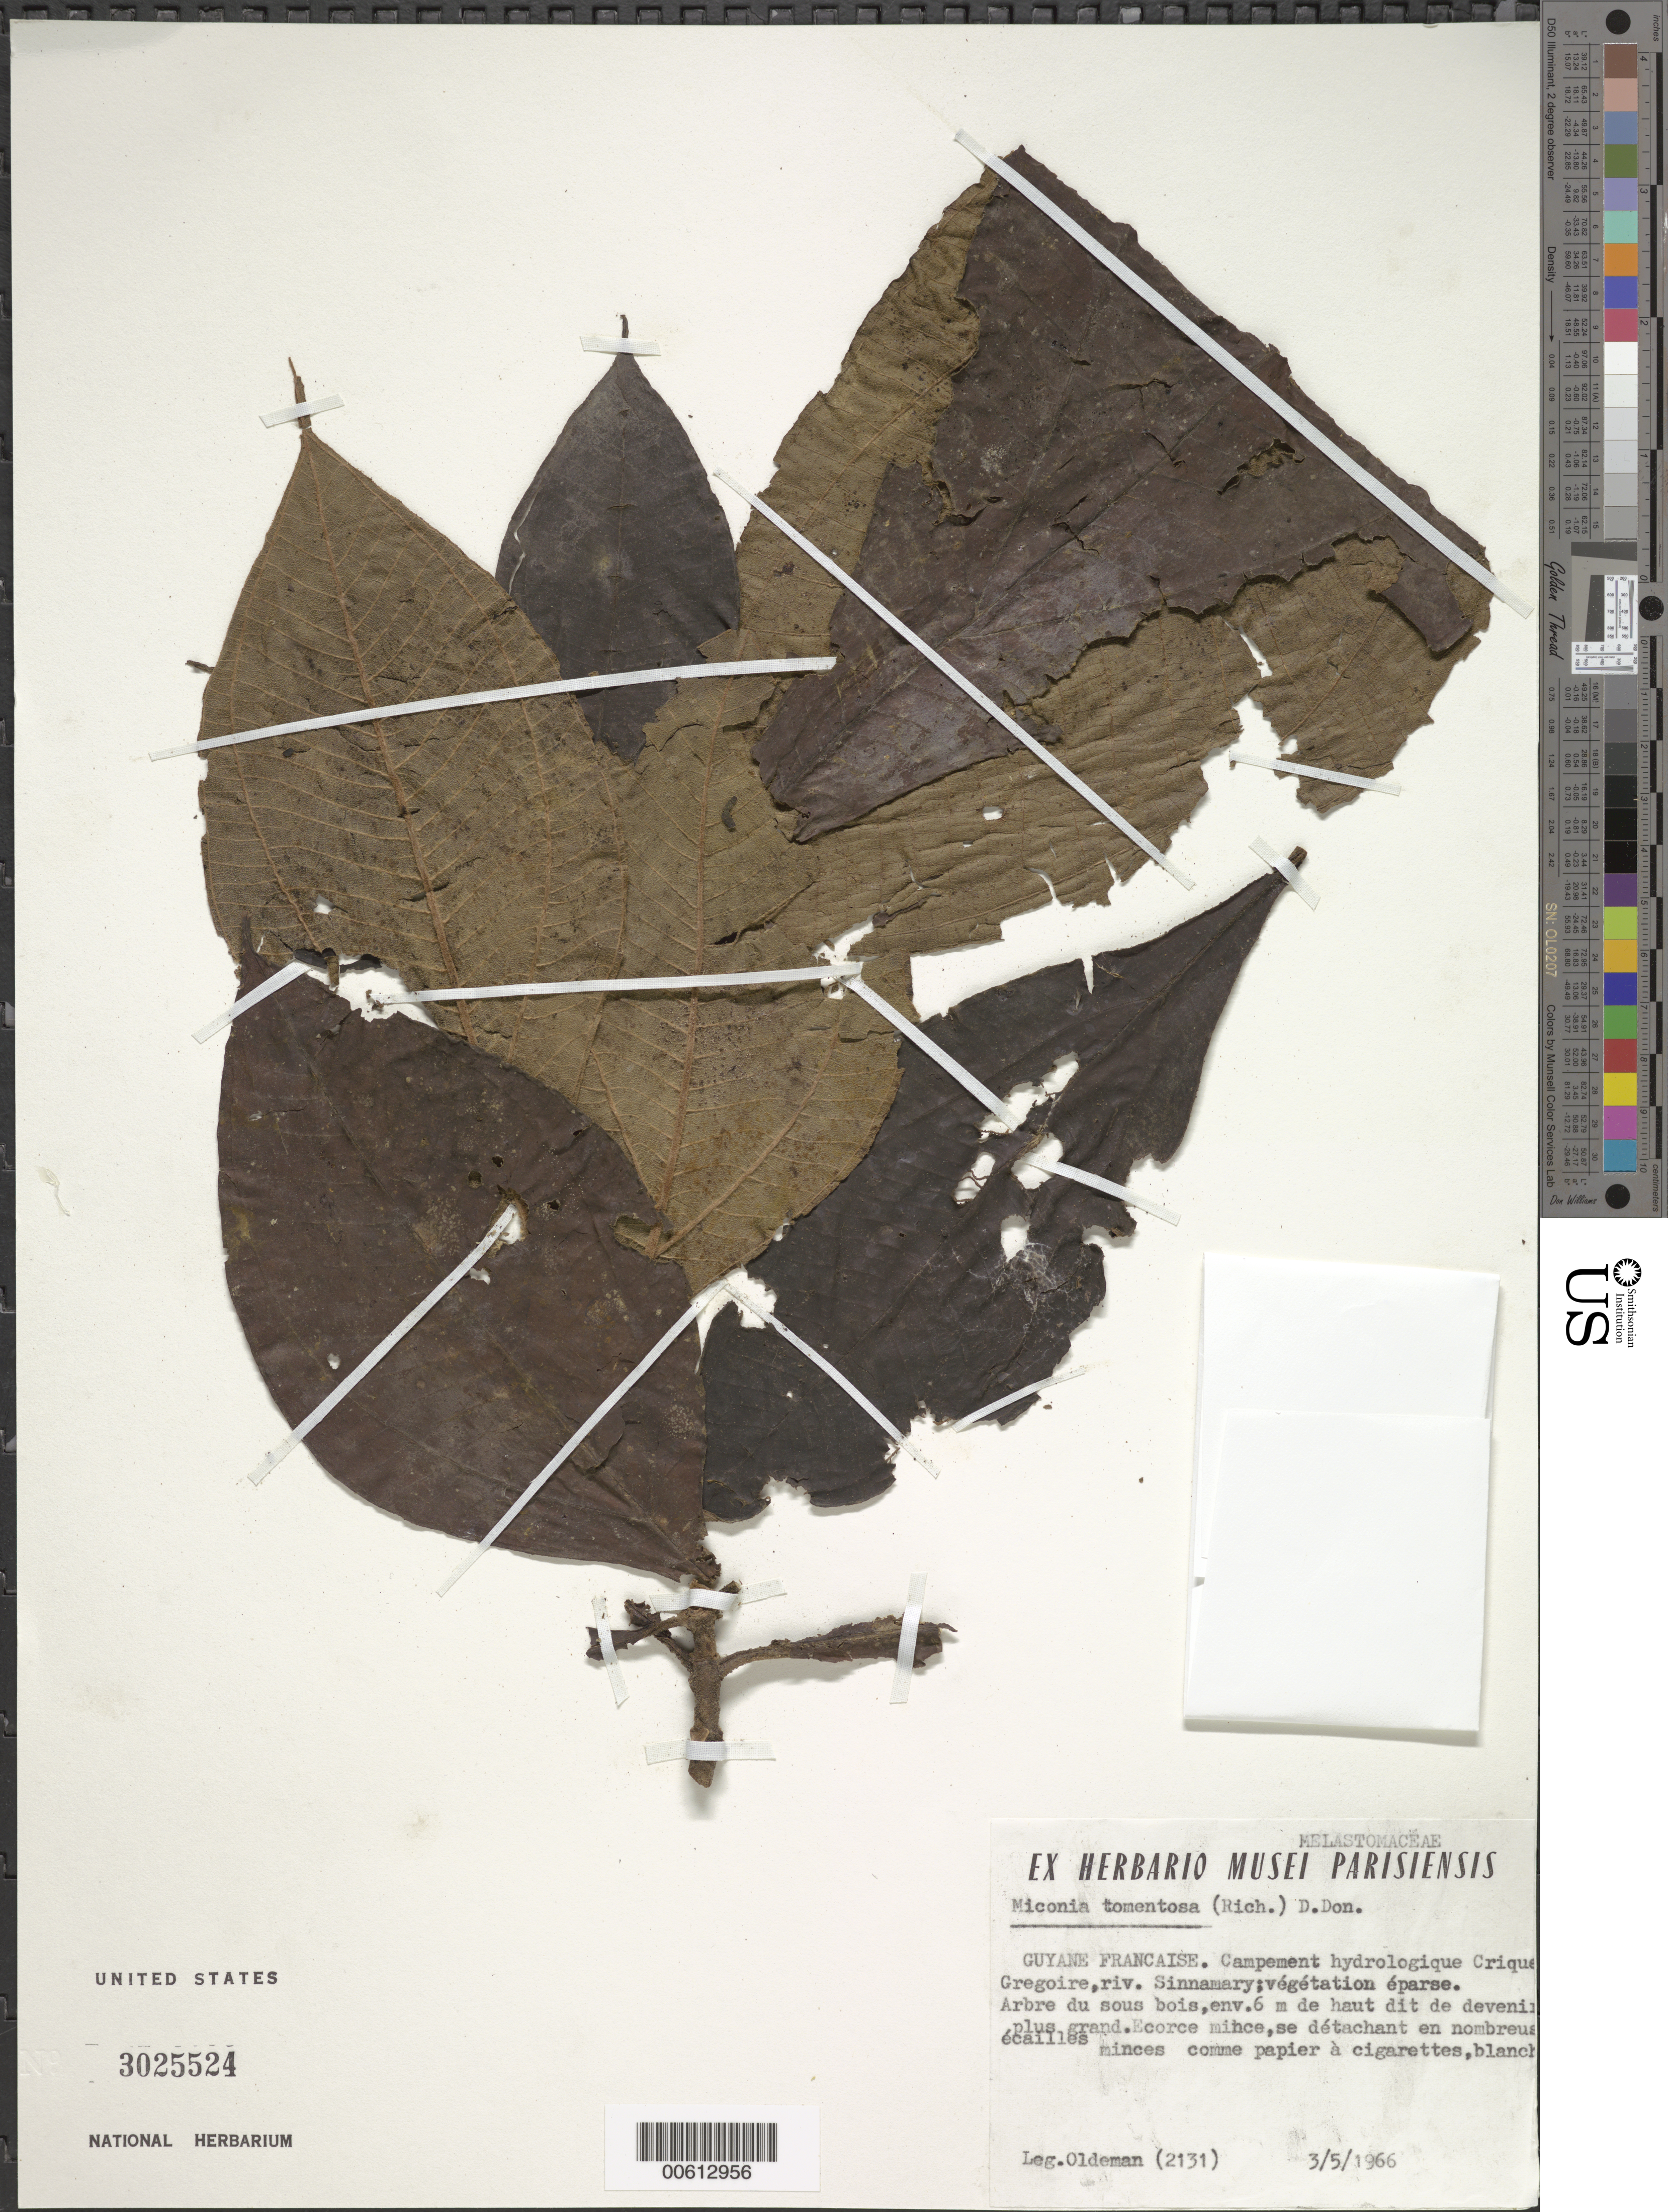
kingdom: Plantae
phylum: Tracheophyta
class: Magnoliopsida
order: Myrtales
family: Melastomataceae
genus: Miconia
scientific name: Miconia tomentosa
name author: (Rich.) D. Don ex DC.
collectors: R. Oldeman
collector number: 2131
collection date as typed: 5-Mar-66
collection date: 1966-03-05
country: French Guiana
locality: Crique Grégoire, Fleuve Sinnamary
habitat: Vegetation eparse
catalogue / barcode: US 3025524